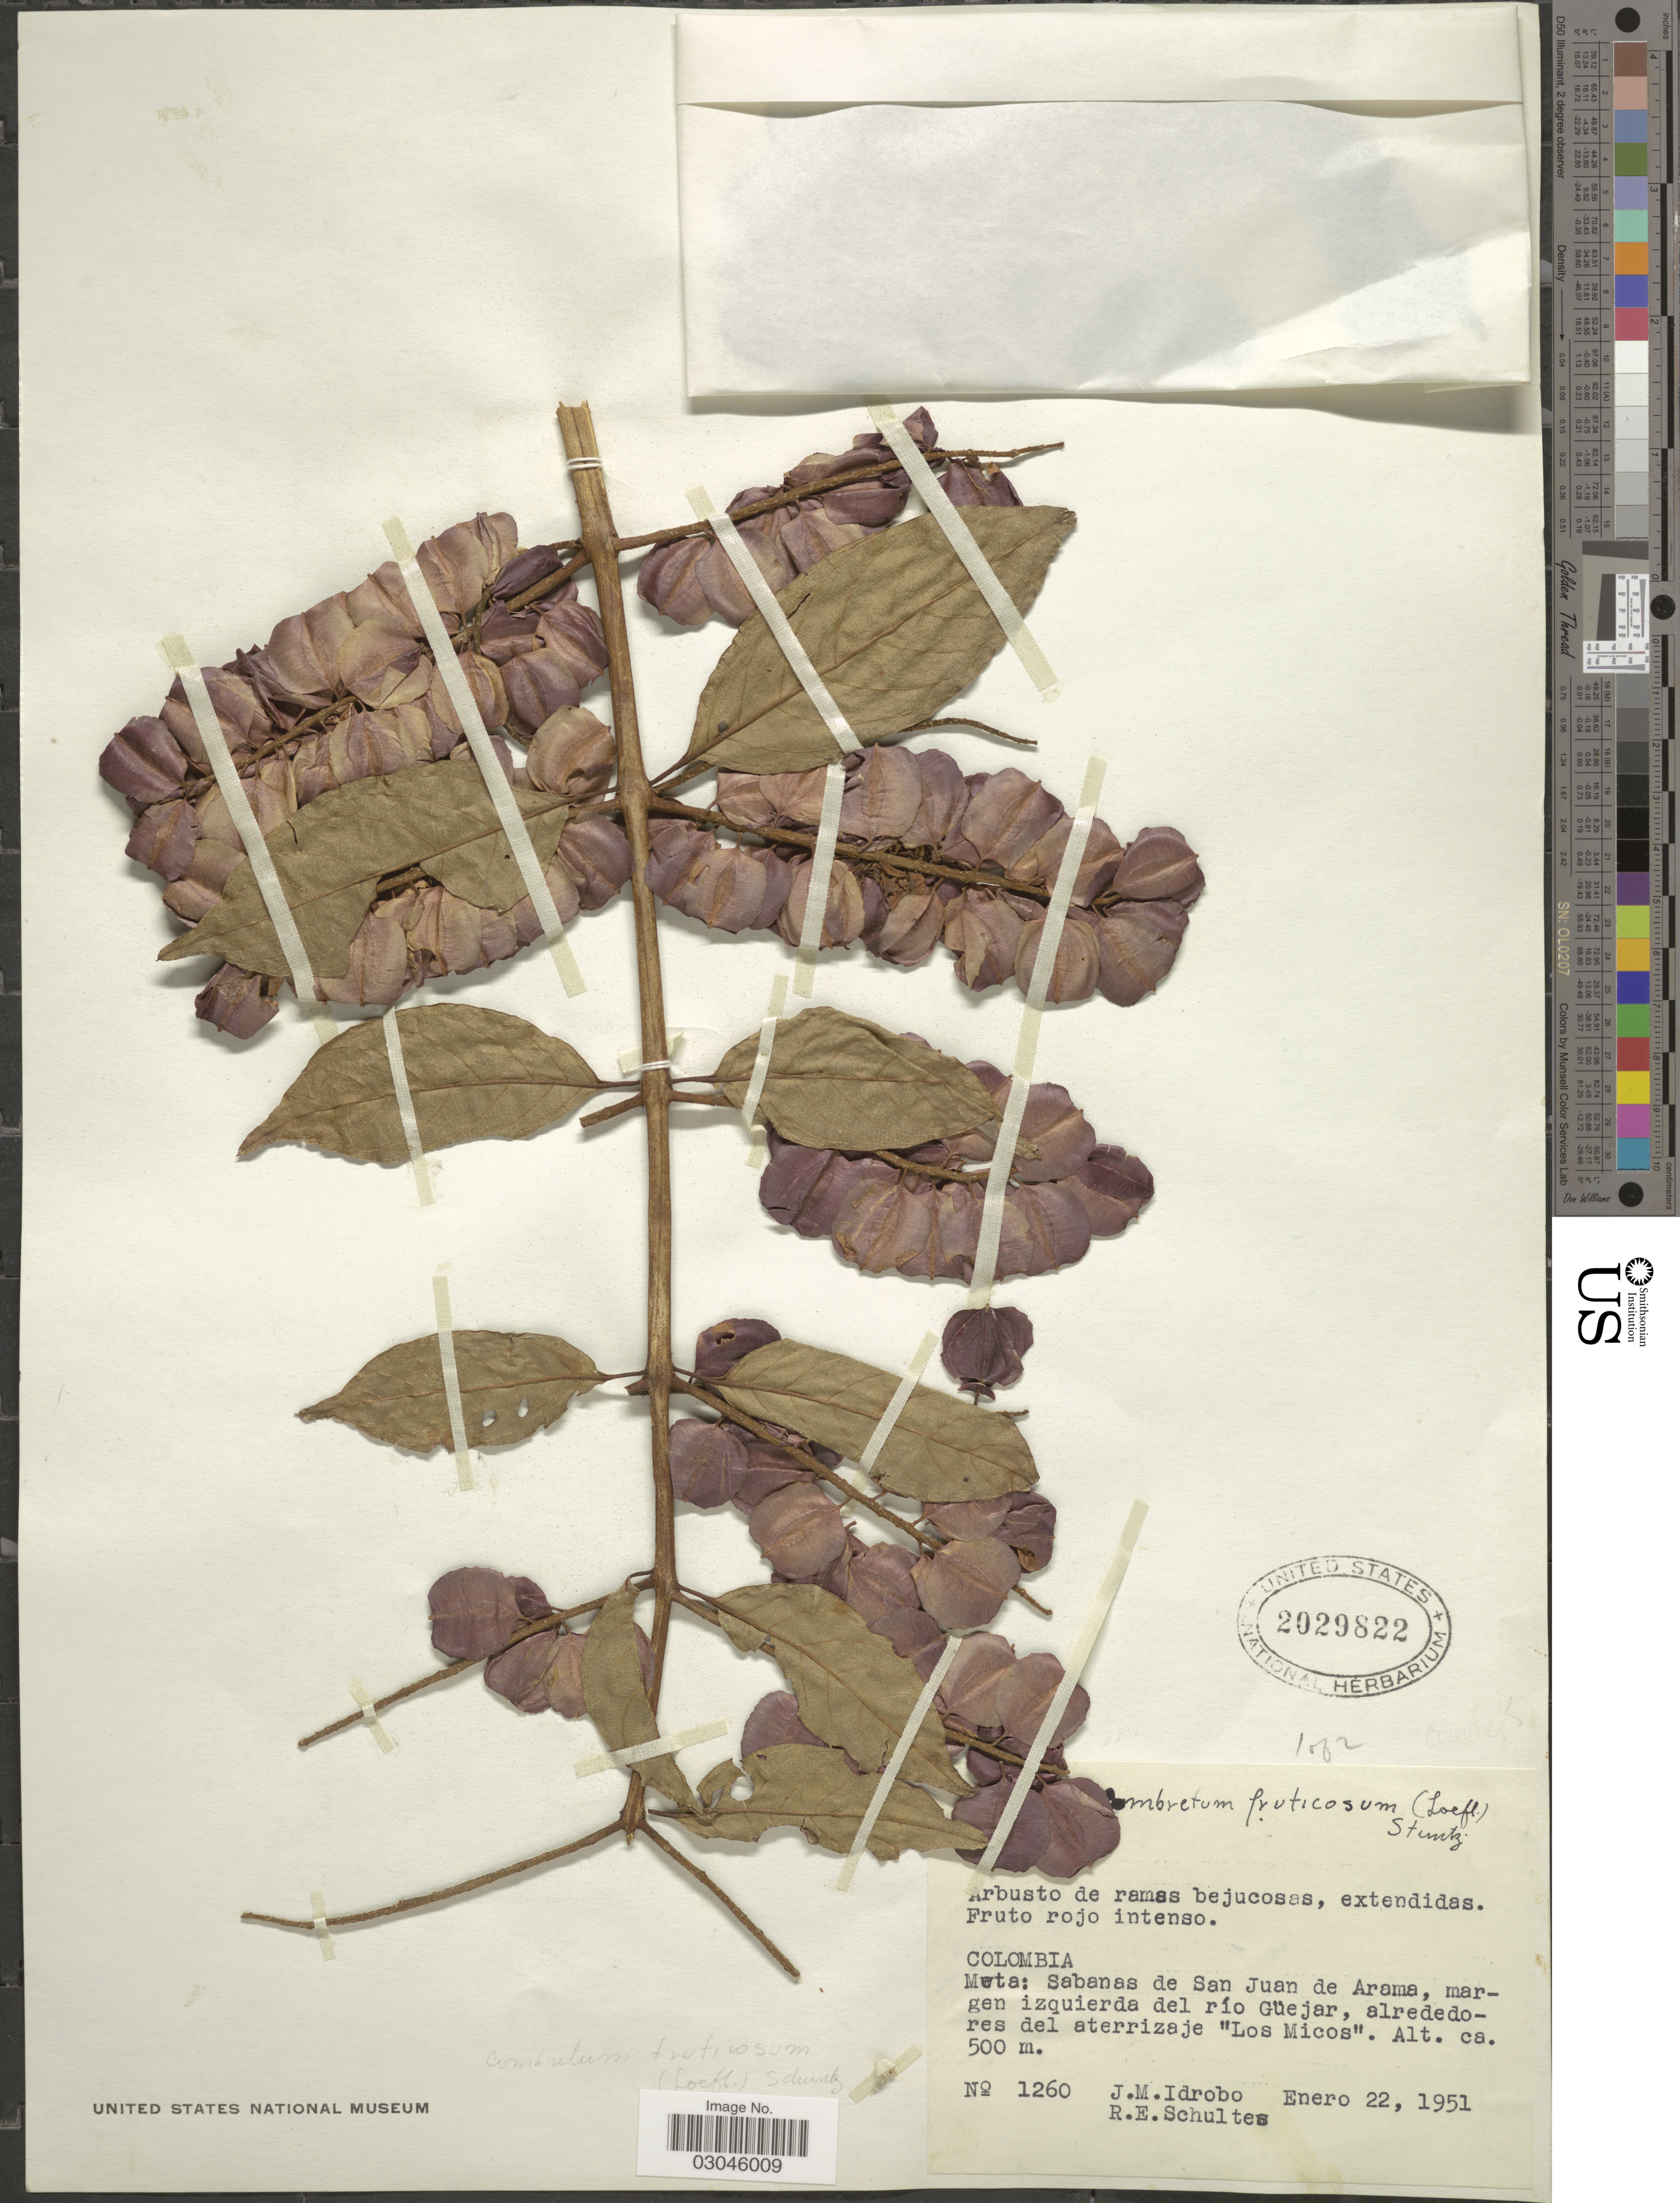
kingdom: Plantae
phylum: Tracheophyta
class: Magnoliopsida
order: Myrtales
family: Combretaceae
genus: Combretum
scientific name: Combretum fruticosum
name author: (Loefl.) Stuntz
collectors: J. M. Idrobo & R. E. Schultes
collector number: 1260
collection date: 1951-01-22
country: Colombia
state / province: Meta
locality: Sabanas de San Juan de Arama, margen izquierda del río Güejar, alrededores del aterrizaje "Los Micos".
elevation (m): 500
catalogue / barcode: US 2029822